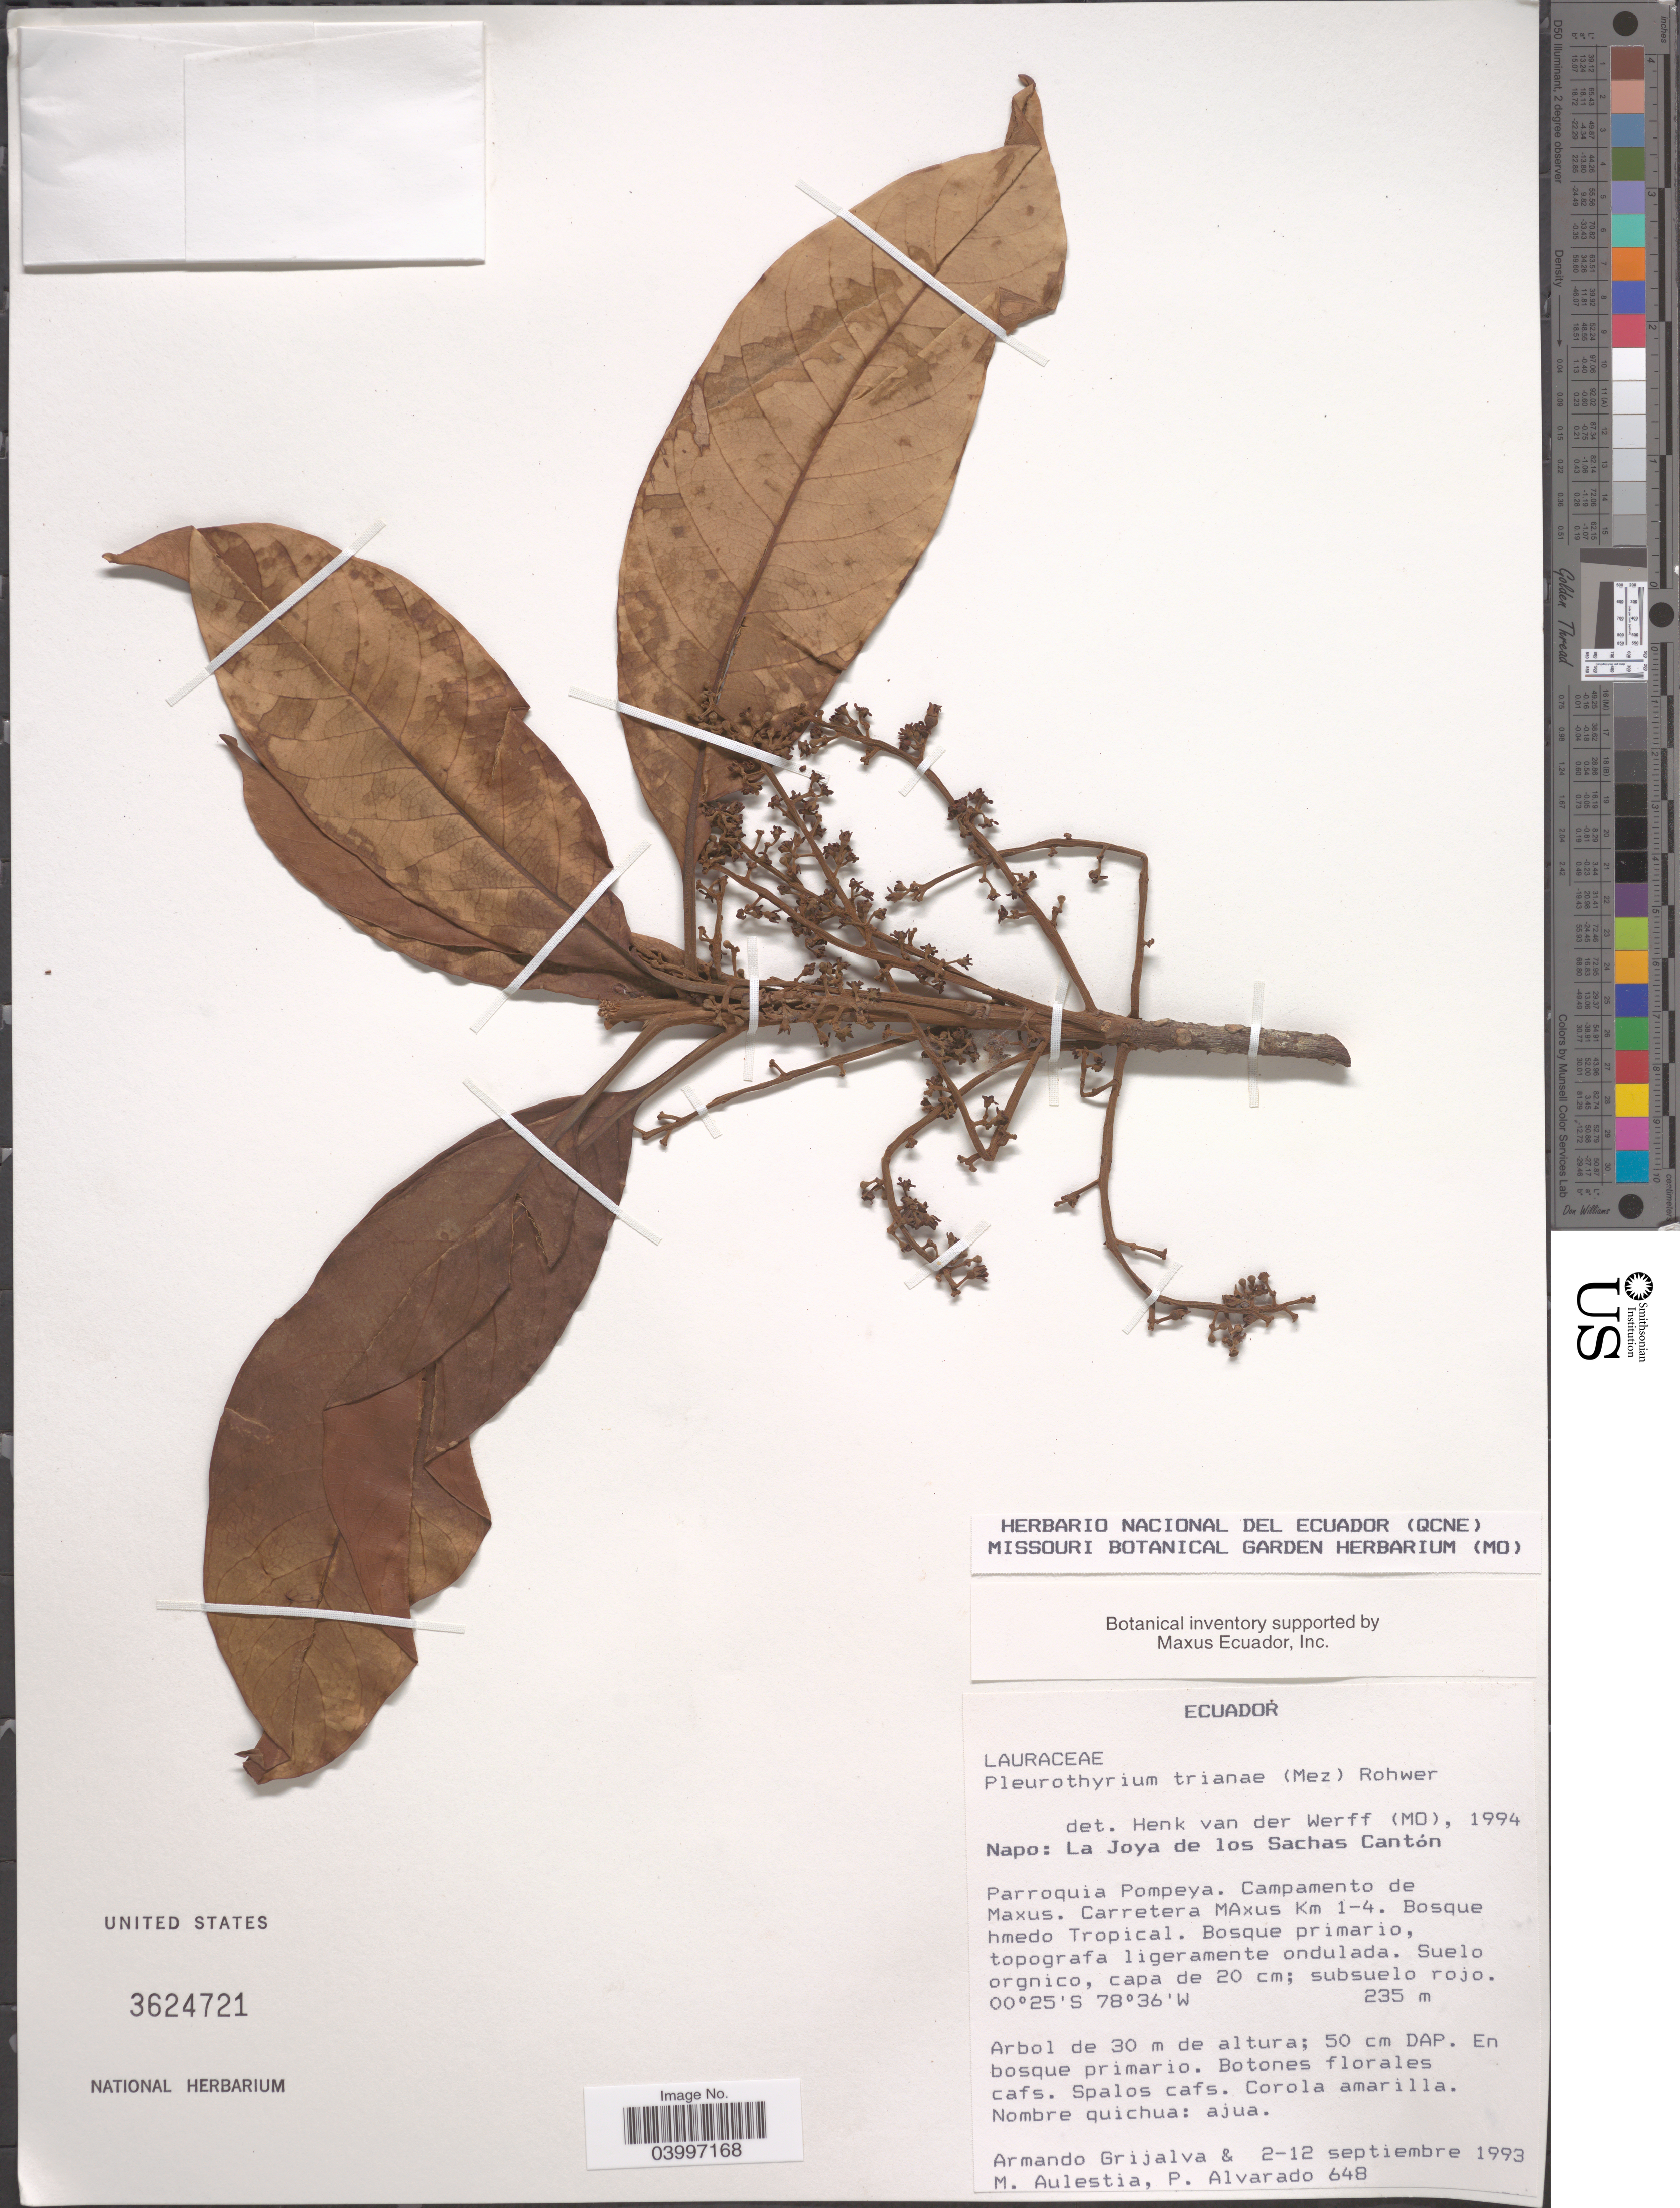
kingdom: Plantae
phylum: Tracheophyta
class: Magnoliopsida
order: Laurales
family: Lauraceae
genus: Pleurothyrium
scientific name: Pleurothyrium trianae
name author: (Mez) Rohwer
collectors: A. Grijalva, M. Aulestia & P. Alvarado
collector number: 648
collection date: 1993-09-02/1993-09-12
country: Ecuador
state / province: Napo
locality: La Joya de los Sachas Cantón. Parroquia Pompeya. Campamento de Maxus. Carretera Maxus Km 1-4.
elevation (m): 235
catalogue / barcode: US 3624721